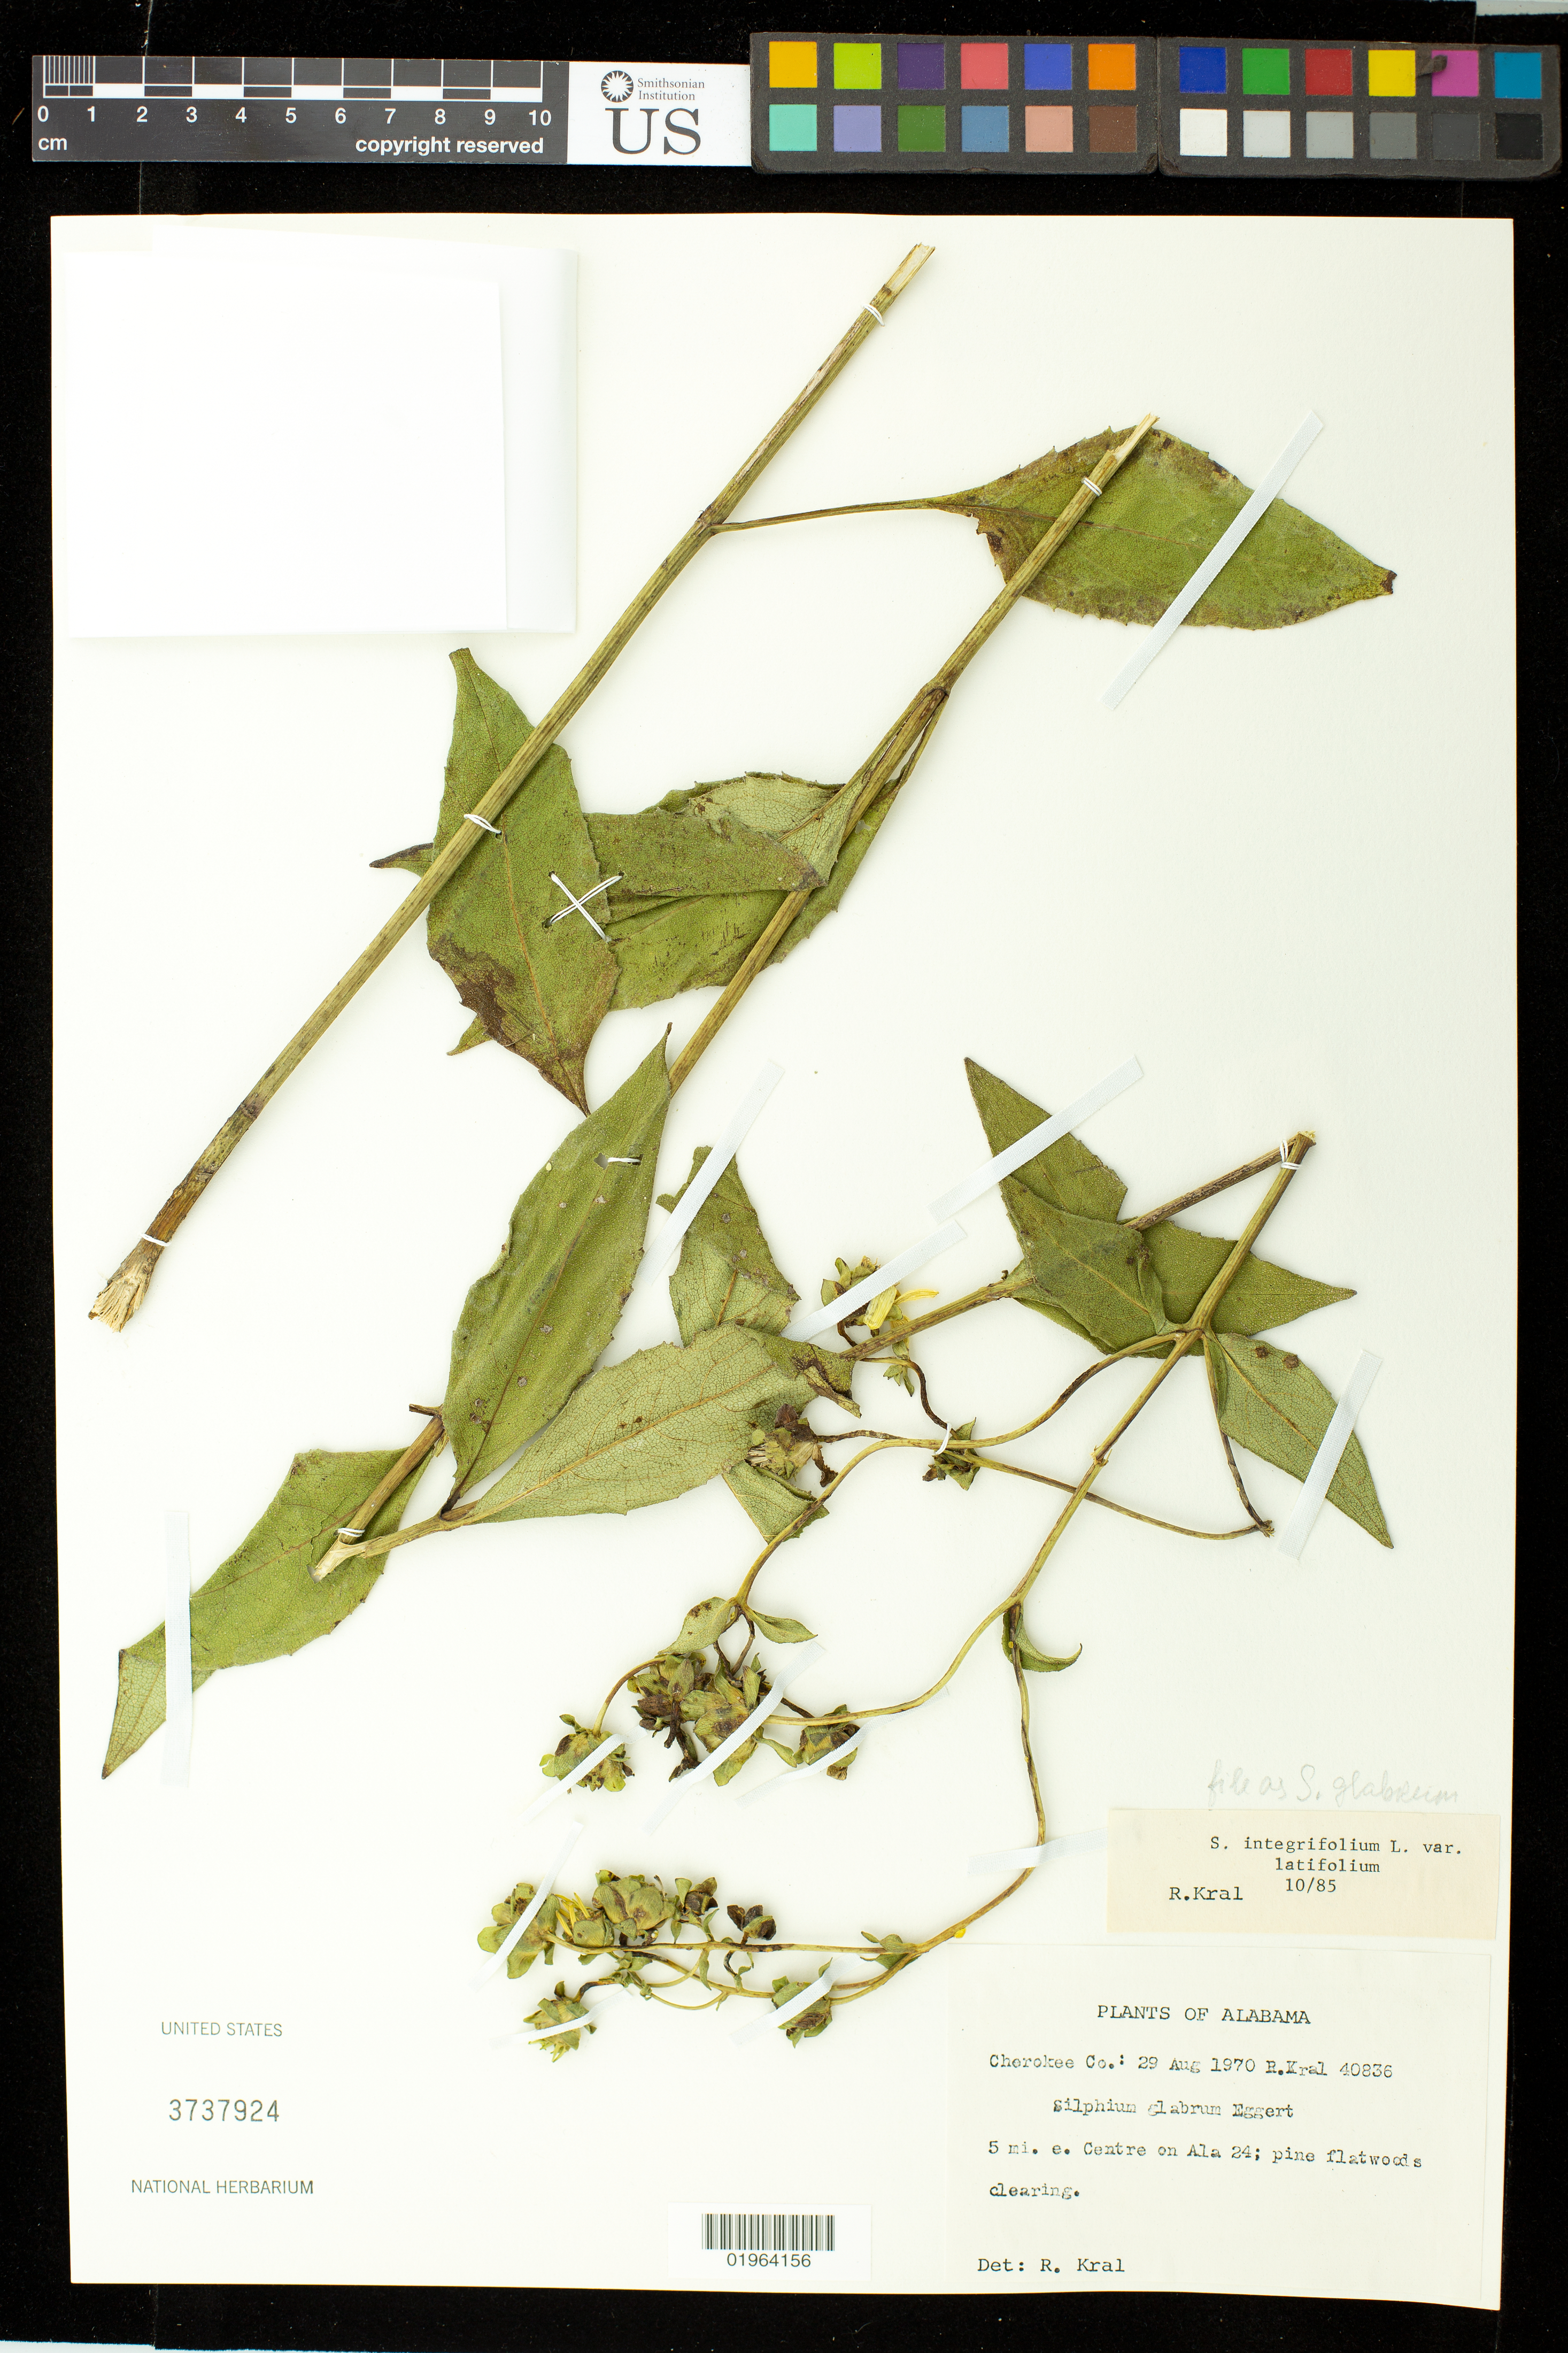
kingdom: Plantae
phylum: Tracheophyta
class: Liliopsida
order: Alismatales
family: Araceae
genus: Anthurium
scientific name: Anthurium glabrum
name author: Eggert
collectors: R. Kral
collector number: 40836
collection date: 1970-08-28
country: United States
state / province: Alabama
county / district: Cherokee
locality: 5 mi. E Centre on Ala 24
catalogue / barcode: US 3737924